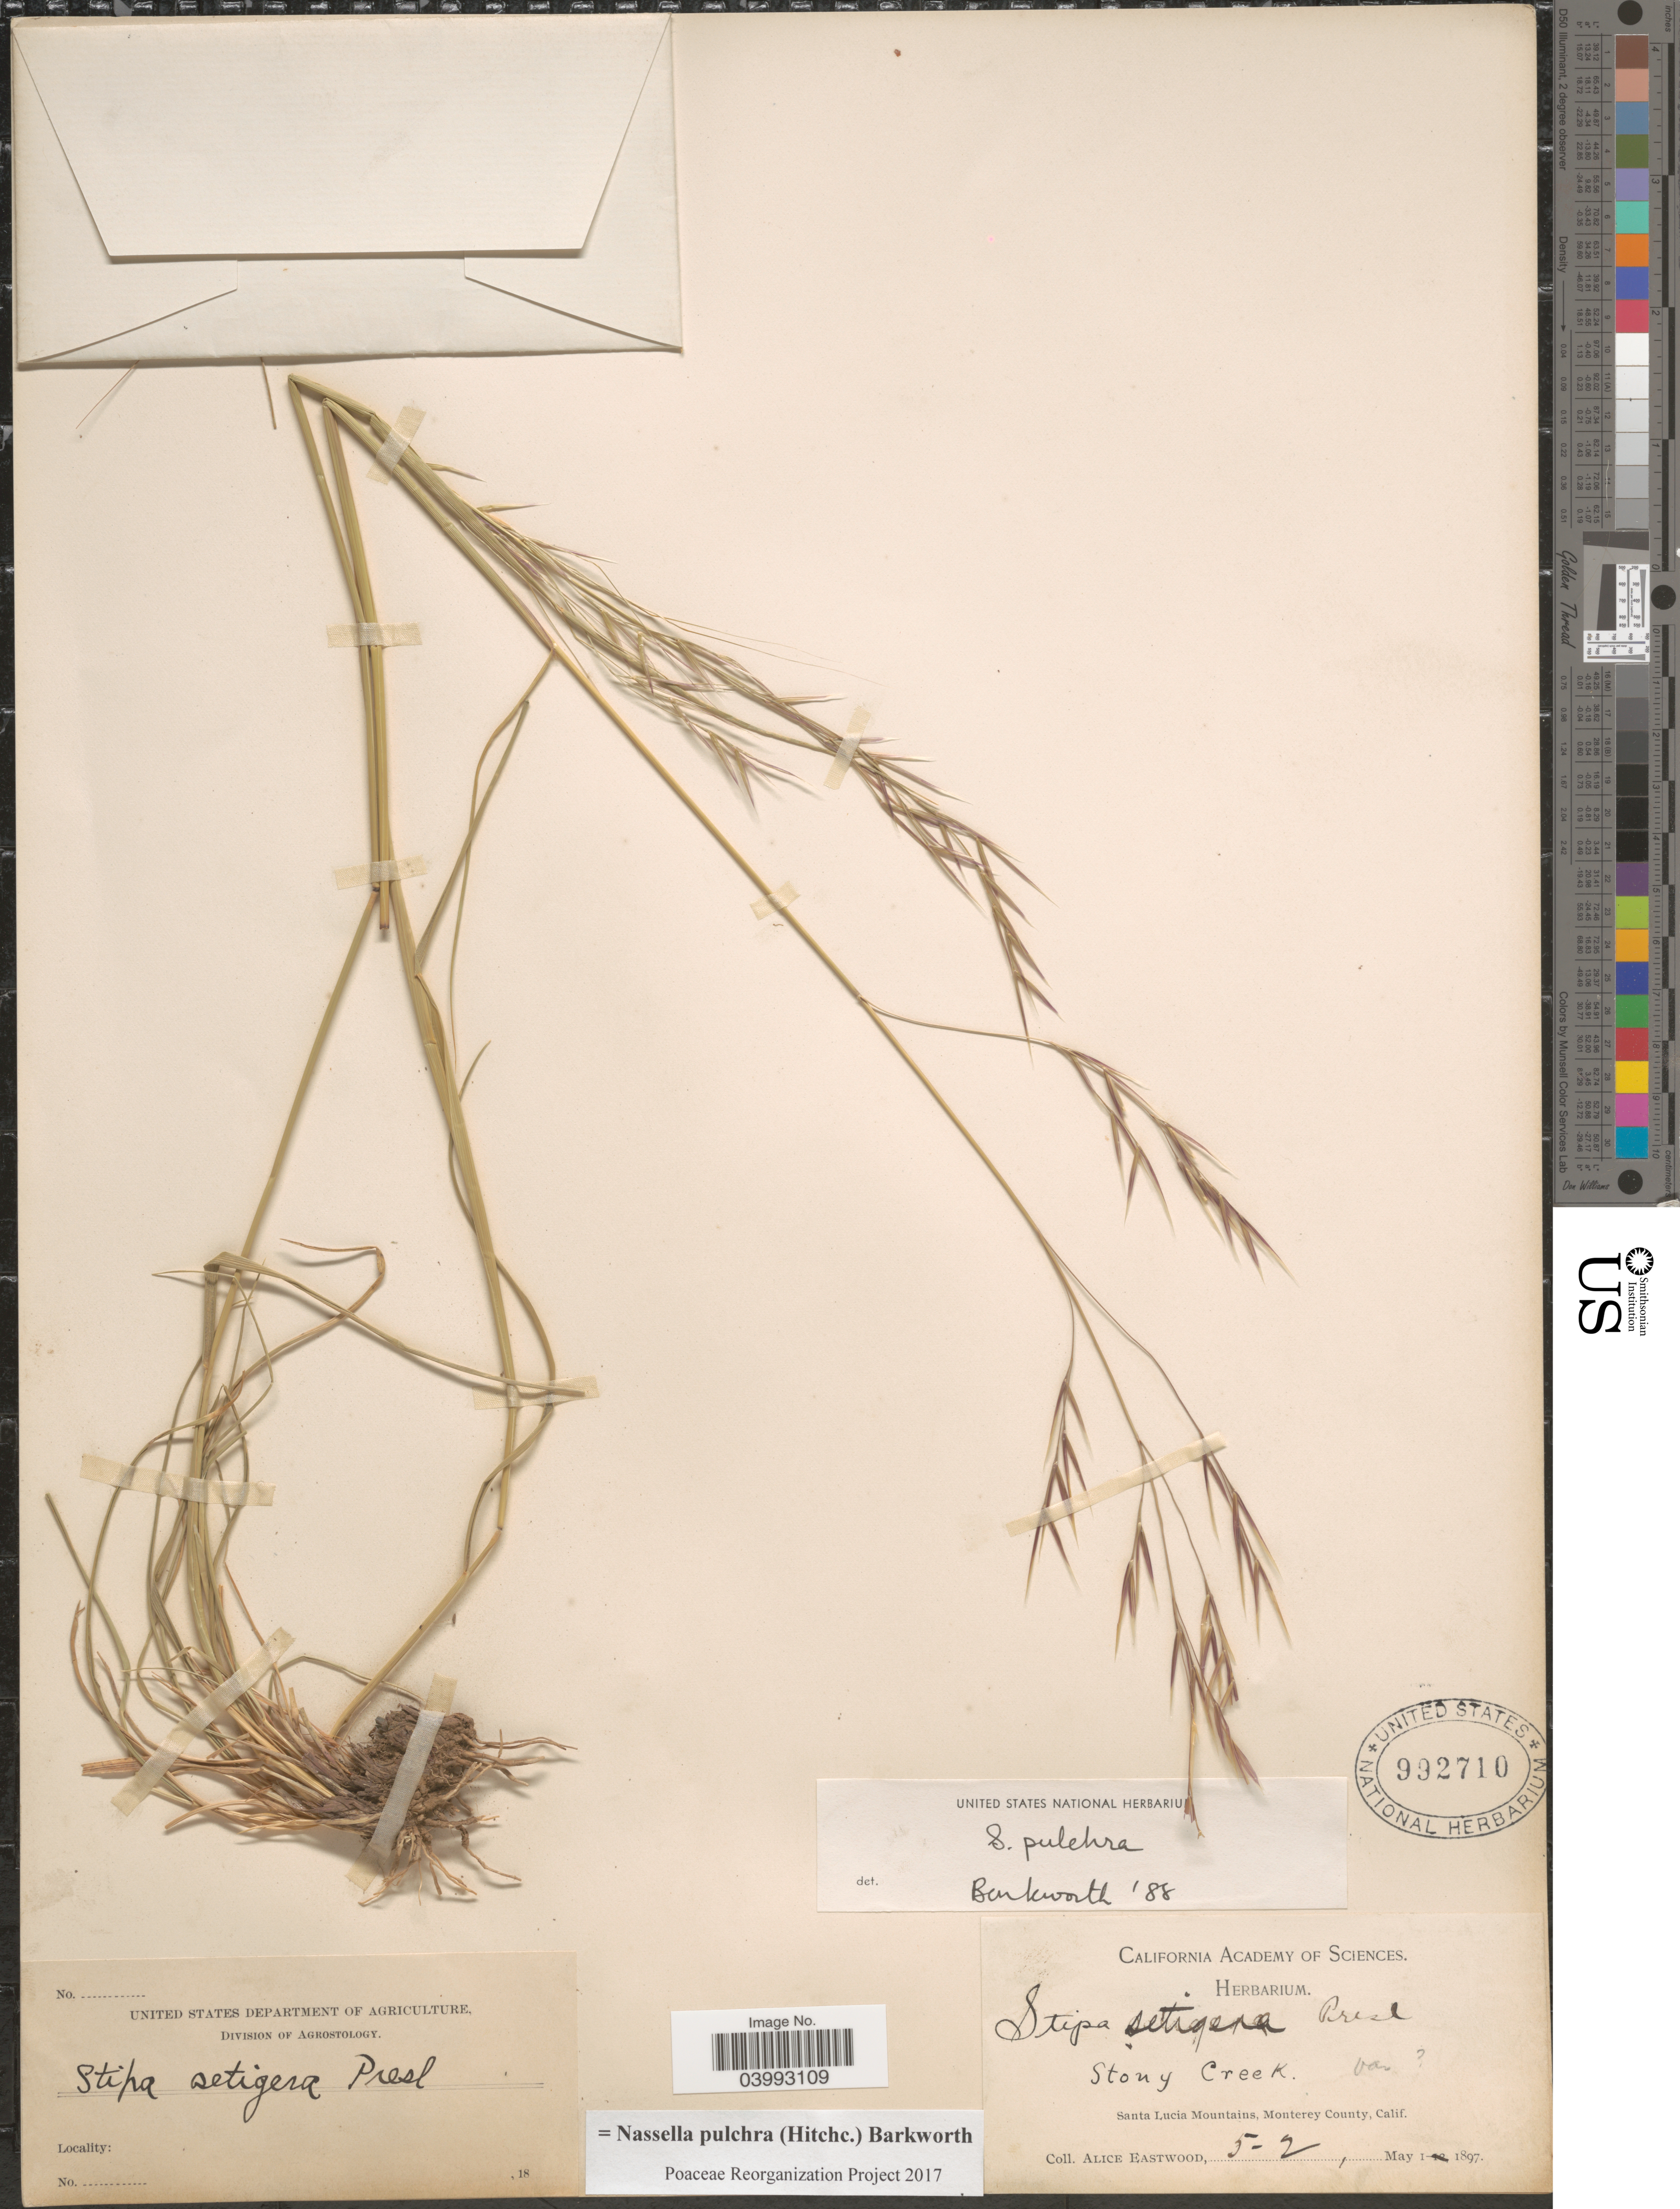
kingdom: Plantae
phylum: Tracheophyta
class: Liliopsida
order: Poales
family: Poaceae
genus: Nassella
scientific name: Nassella pulchra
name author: (Hitchc.) Barkworth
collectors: A. Eastwood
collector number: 5-2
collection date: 1897-05-01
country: United States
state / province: California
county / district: Monterey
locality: Stony Creek. Santa Lucia Mountains, Monterey County.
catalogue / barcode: US 992710